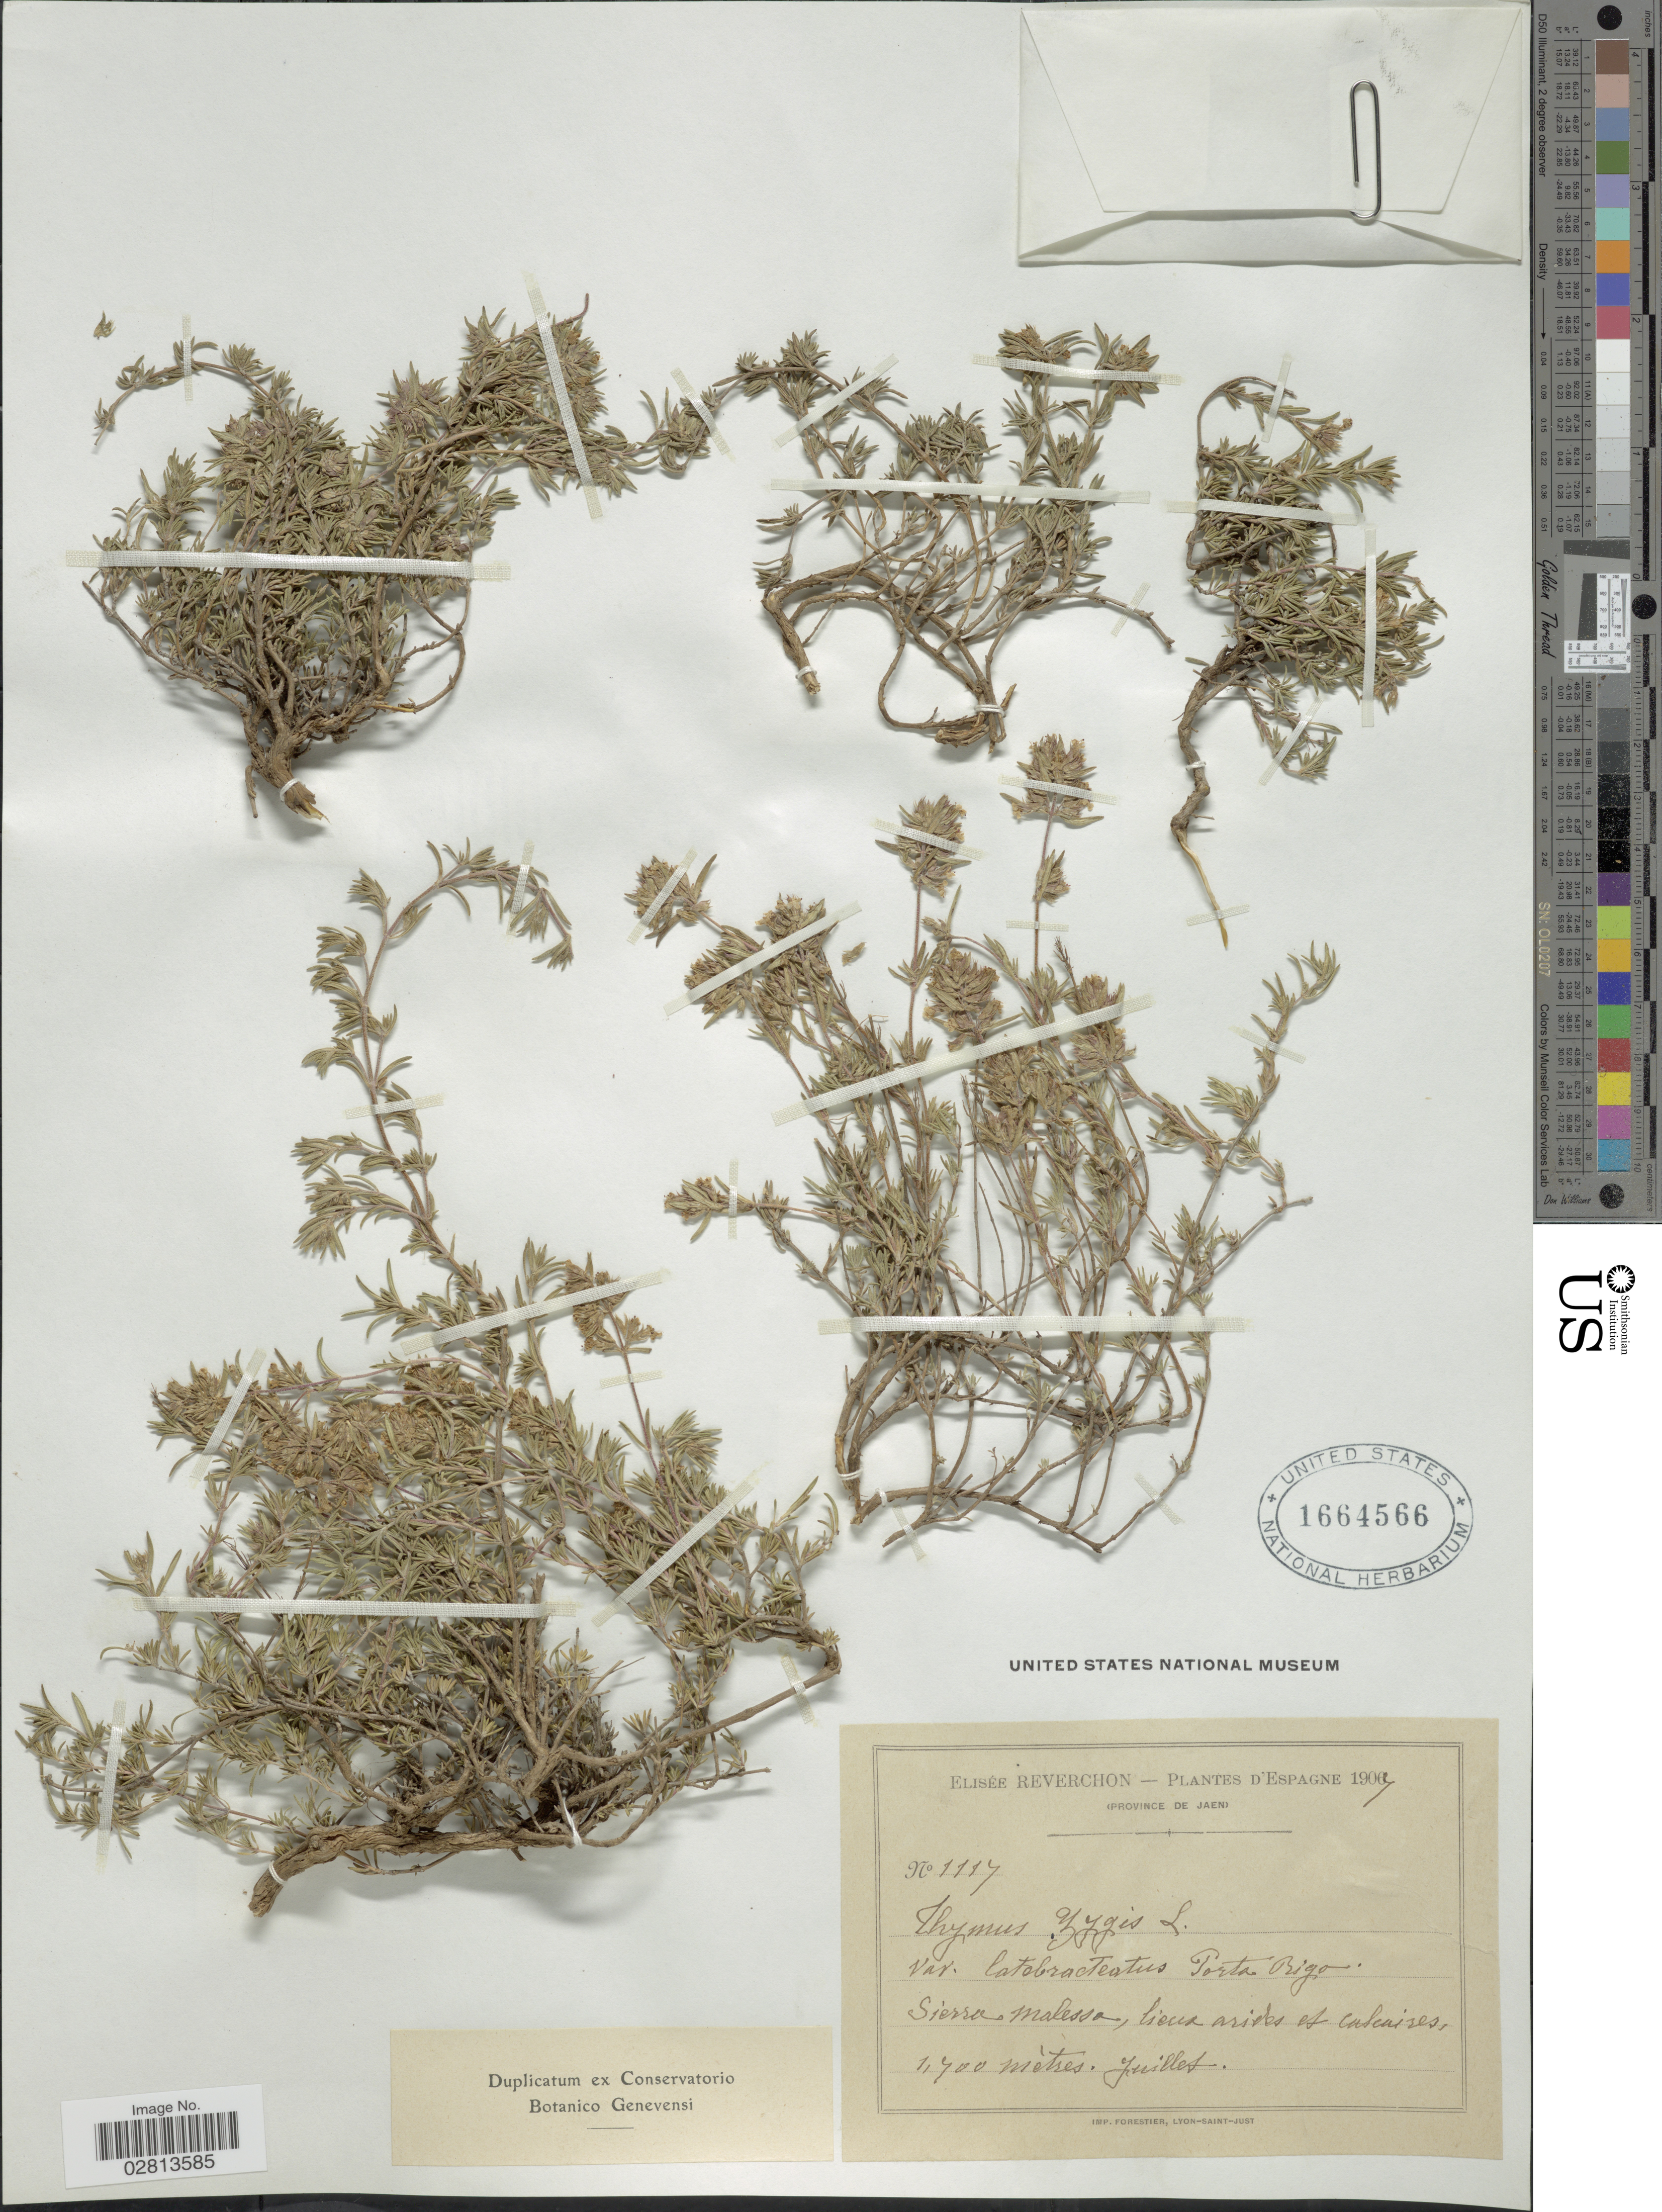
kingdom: Plantae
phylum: Tracheophyta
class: Magnoliopsida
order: Lamiales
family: Lamiaceae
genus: Thymus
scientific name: Thymus zygis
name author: L.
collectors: E. Reverchon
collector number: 1117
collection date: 1907-07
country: Spain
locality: D'Espagne. Province de Jaen. Sierra de la Malessa, lieux arides et calcaires.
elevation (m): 1700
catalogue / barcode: US 1664566